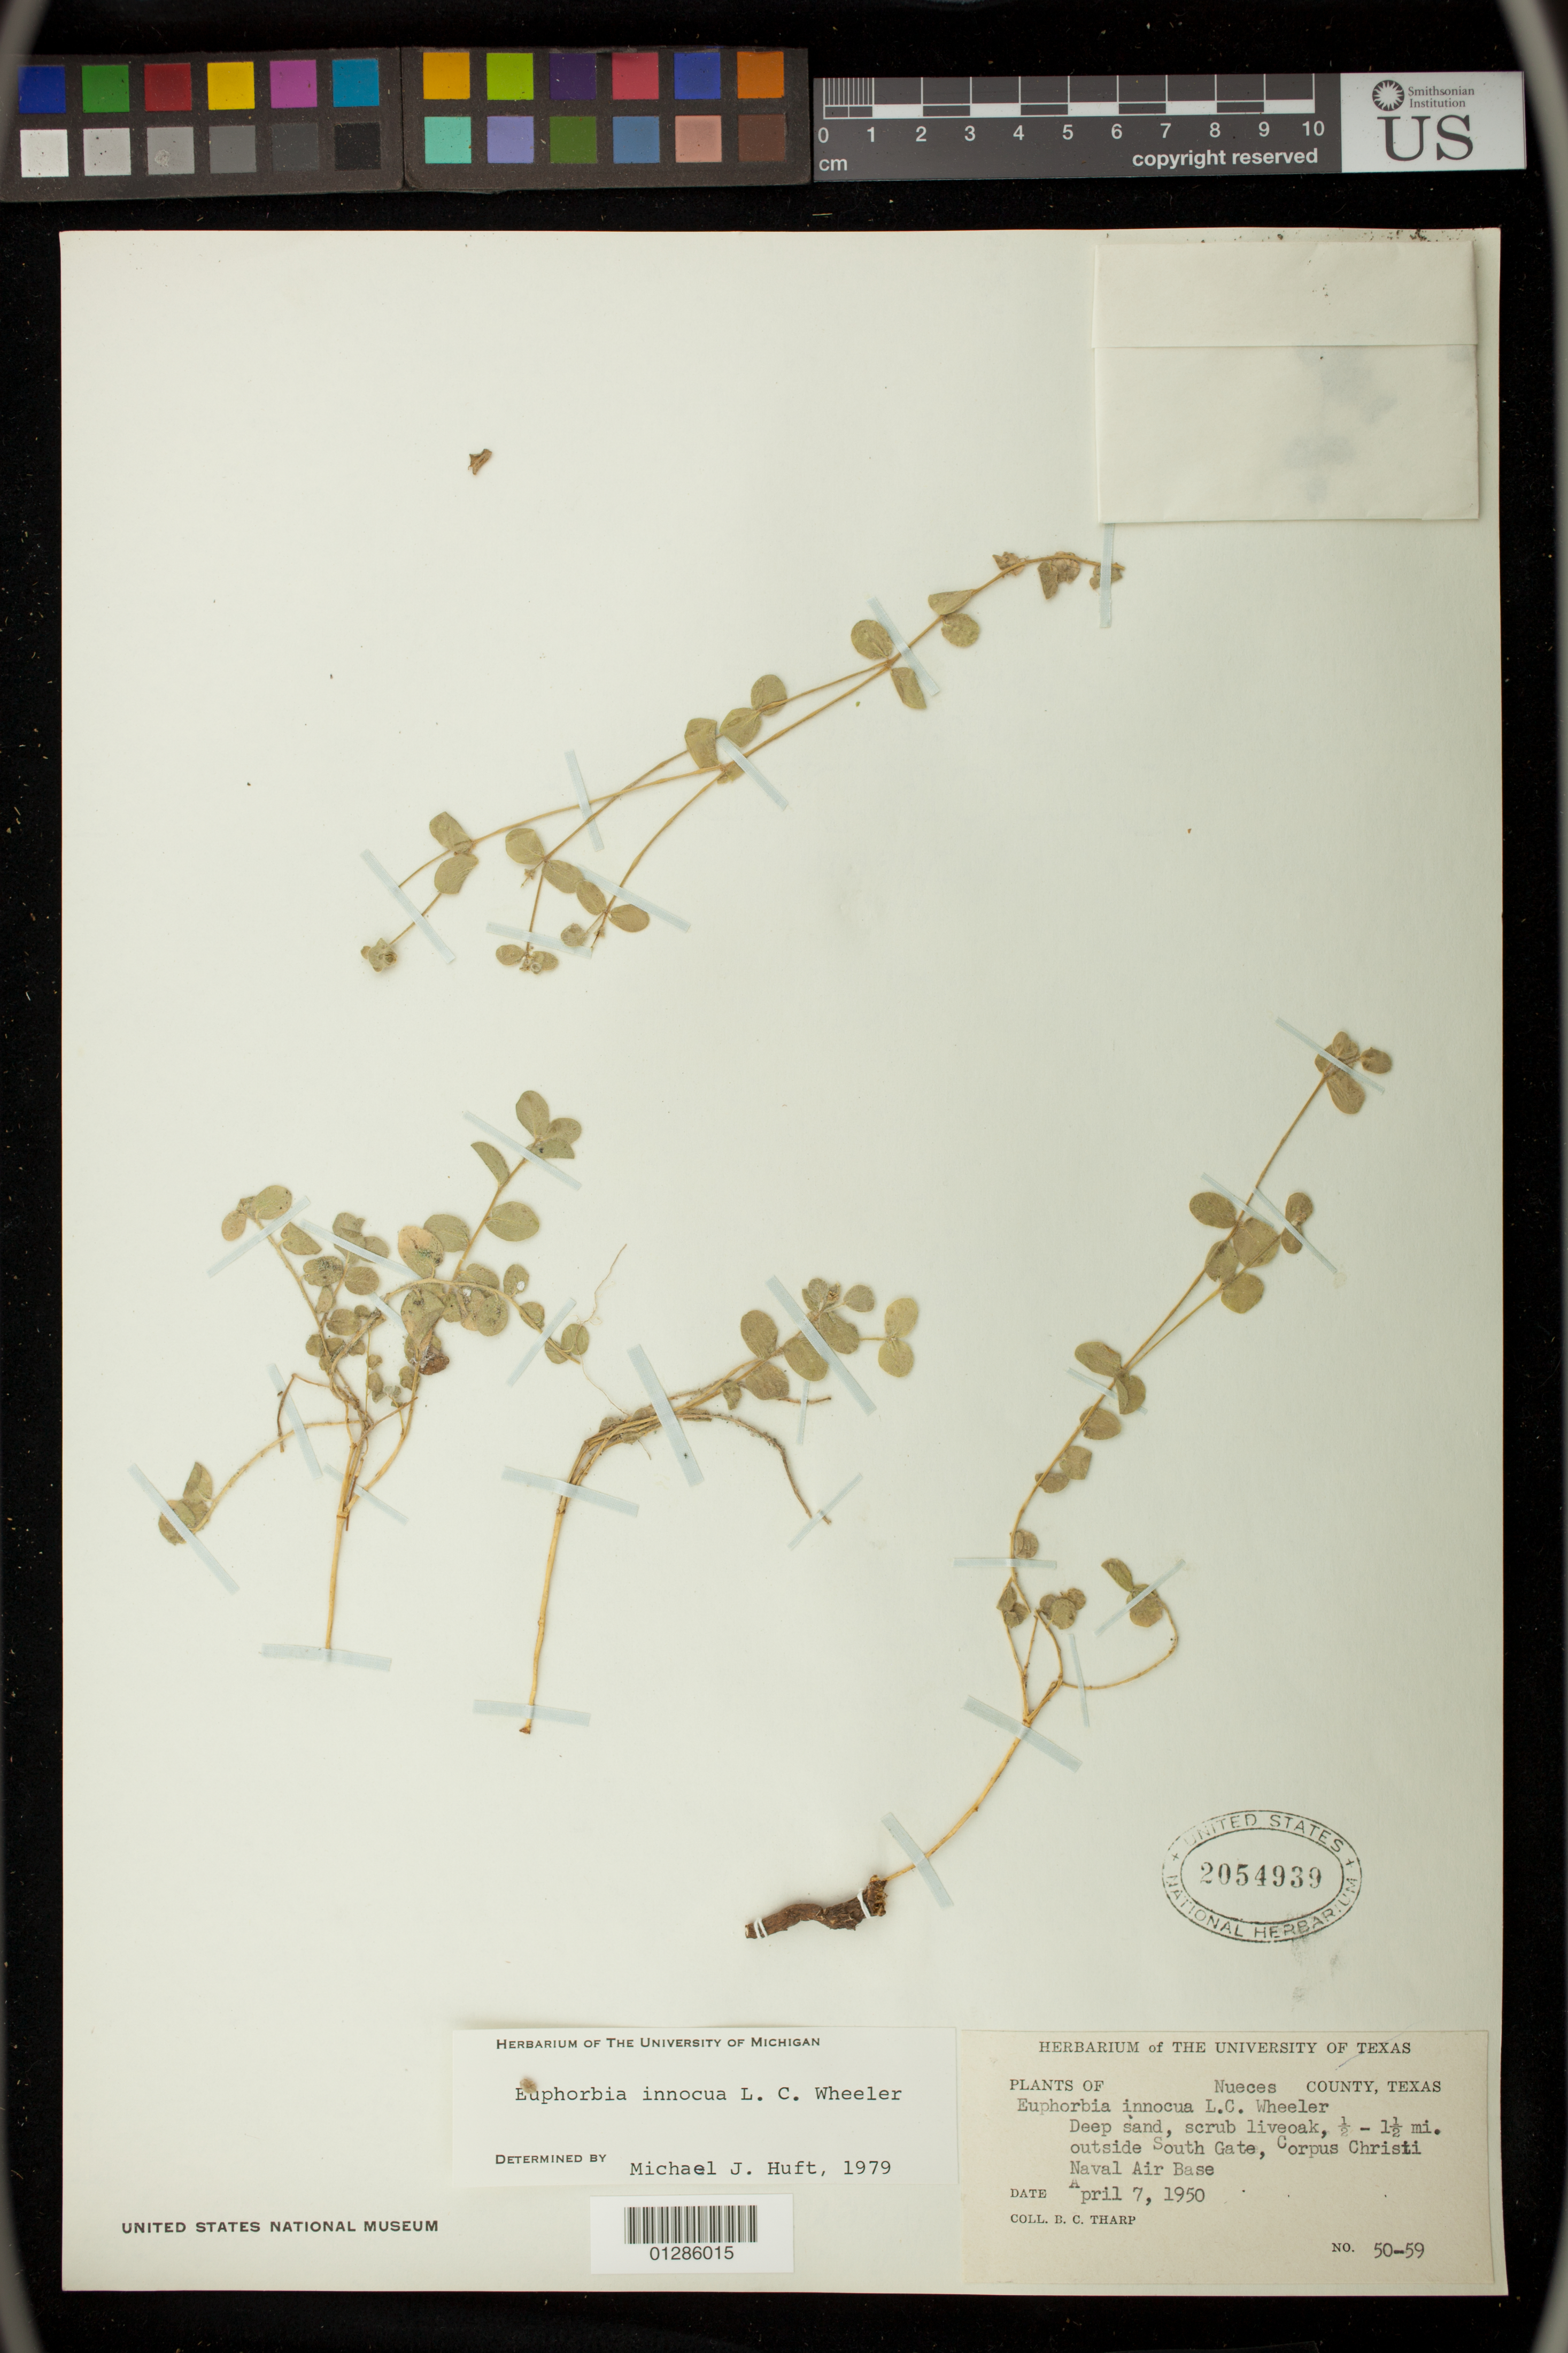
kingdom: Plantae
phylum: Tracheophyta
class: Magnoliopsida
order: Malpighiales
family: Euphorbiaceae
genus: Euphorbia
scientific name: Euphorbia innocua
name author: L.C. Wheeler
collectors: B. C. Tharp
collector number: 50-59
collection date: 1950-04-07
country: United States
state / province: Texas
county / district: Nueces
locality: .5 - 1.5 mi. outside South Gate, Corpus Christi Naval Air base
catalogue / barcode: US 2054939